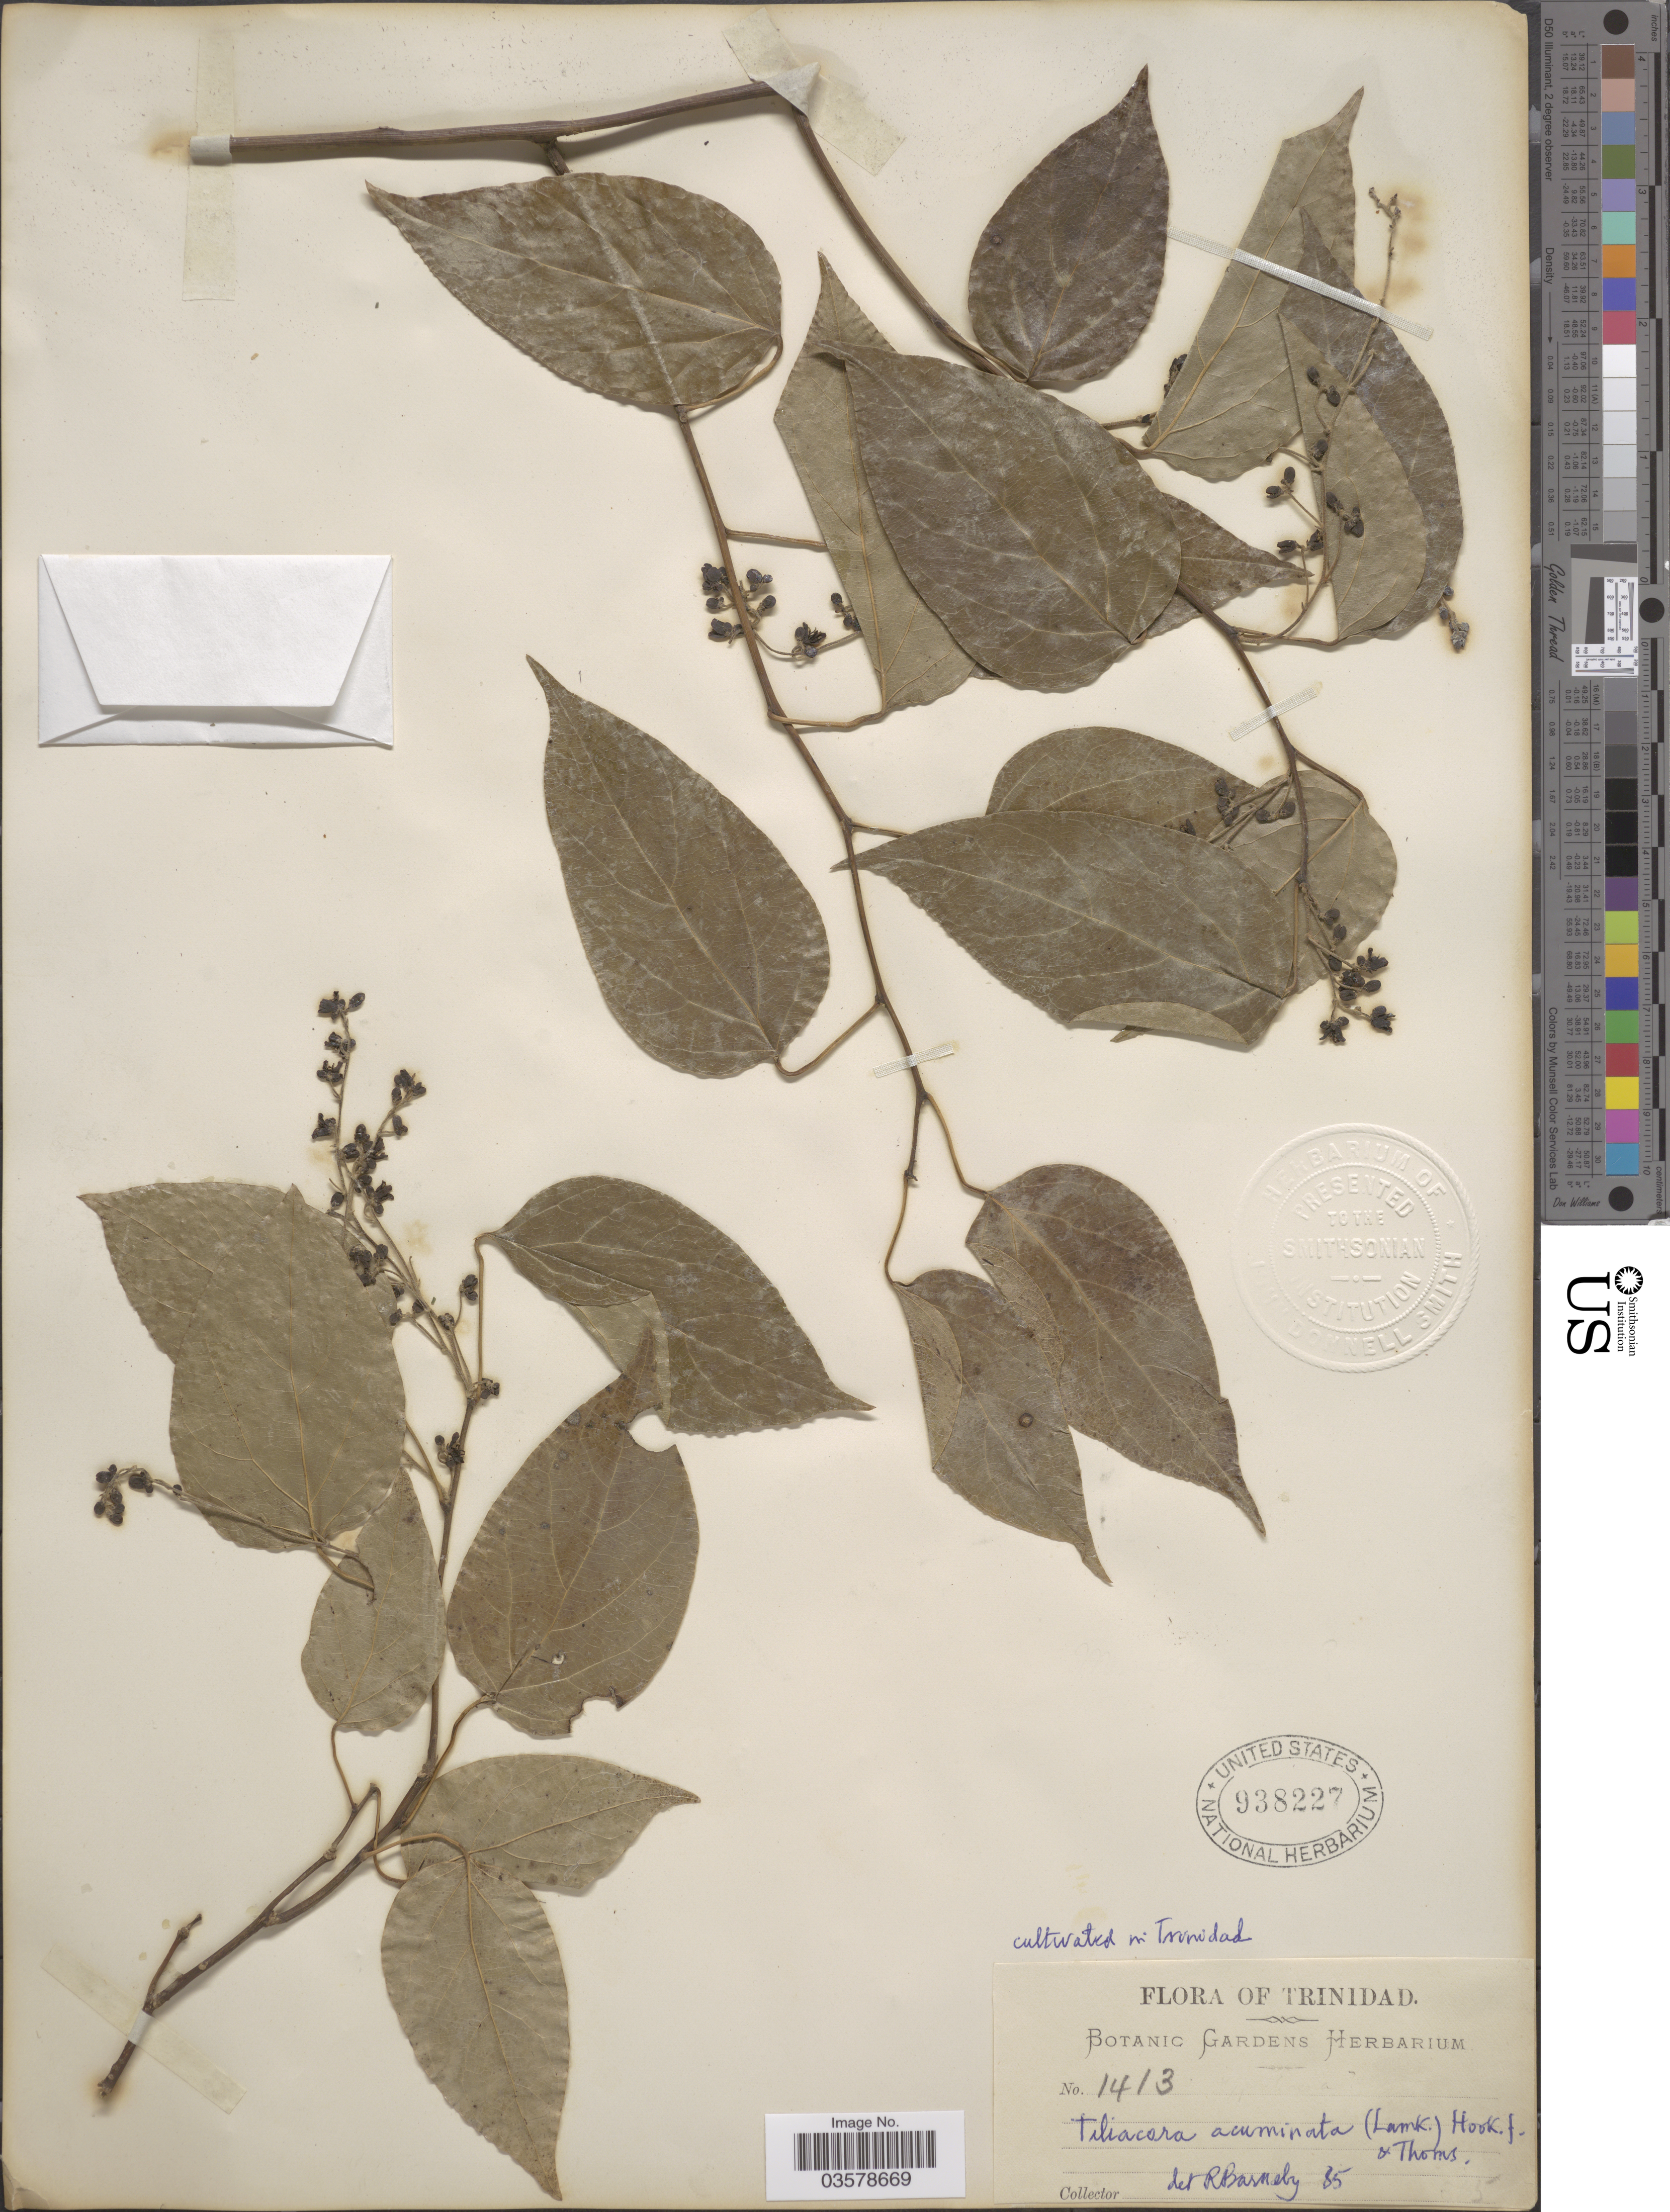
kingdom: Plantae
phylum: Tracheophyta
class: Magnoliopsida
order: Ranunculales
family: Menispermaceae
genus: Tiliacora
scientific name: Tiliacora acuminata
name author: (Lam.) Miers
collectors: ex herb. Botanic Gardens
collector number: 1413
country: Trinidad and Tobago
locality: Cultivated in Trinidad.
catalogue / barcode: US 938227